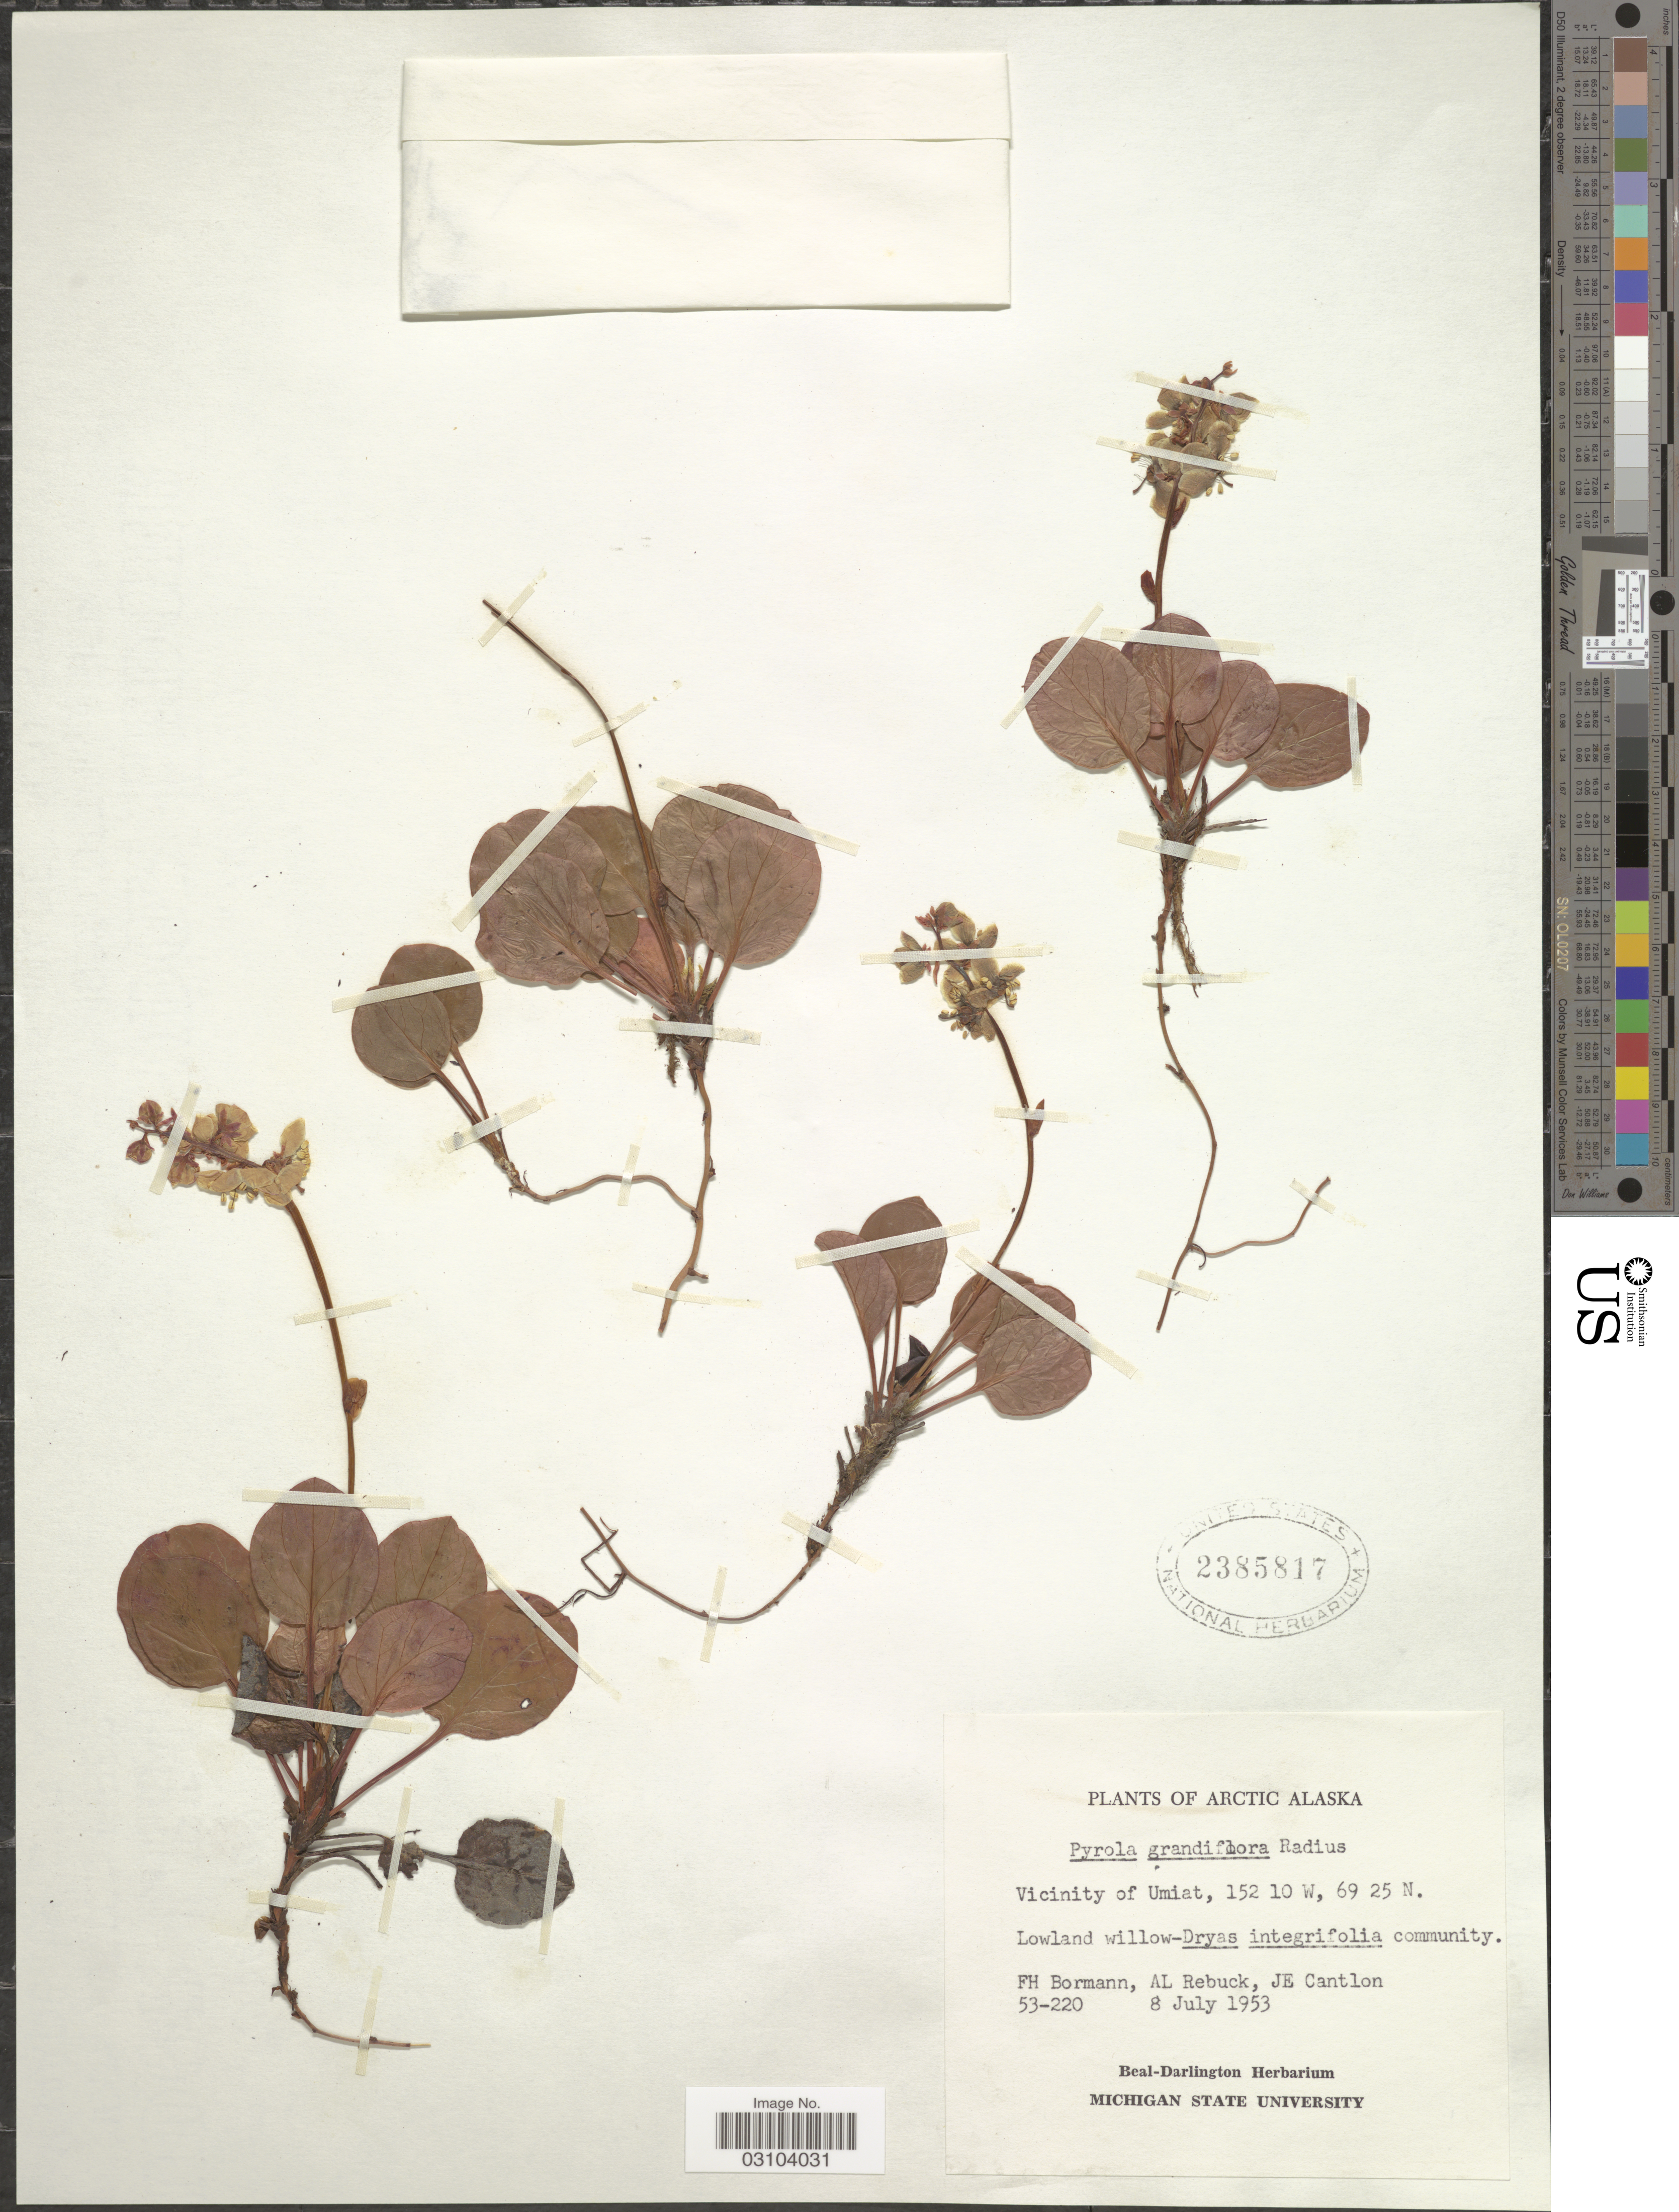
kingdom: Plantae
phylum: Tracheophyta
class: Magnoliopsida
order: Ericales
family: Ericaceae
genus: Pyrola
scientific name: Pyrola grandiflora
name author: Radius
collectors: F. Bormann, A. Rebuck & J. Cantlon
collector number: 53-220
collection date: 1953-07-08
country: United States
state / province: Alaska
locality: Arctic Alaska. Vicinity of Umiat.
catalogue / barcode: US 2385817